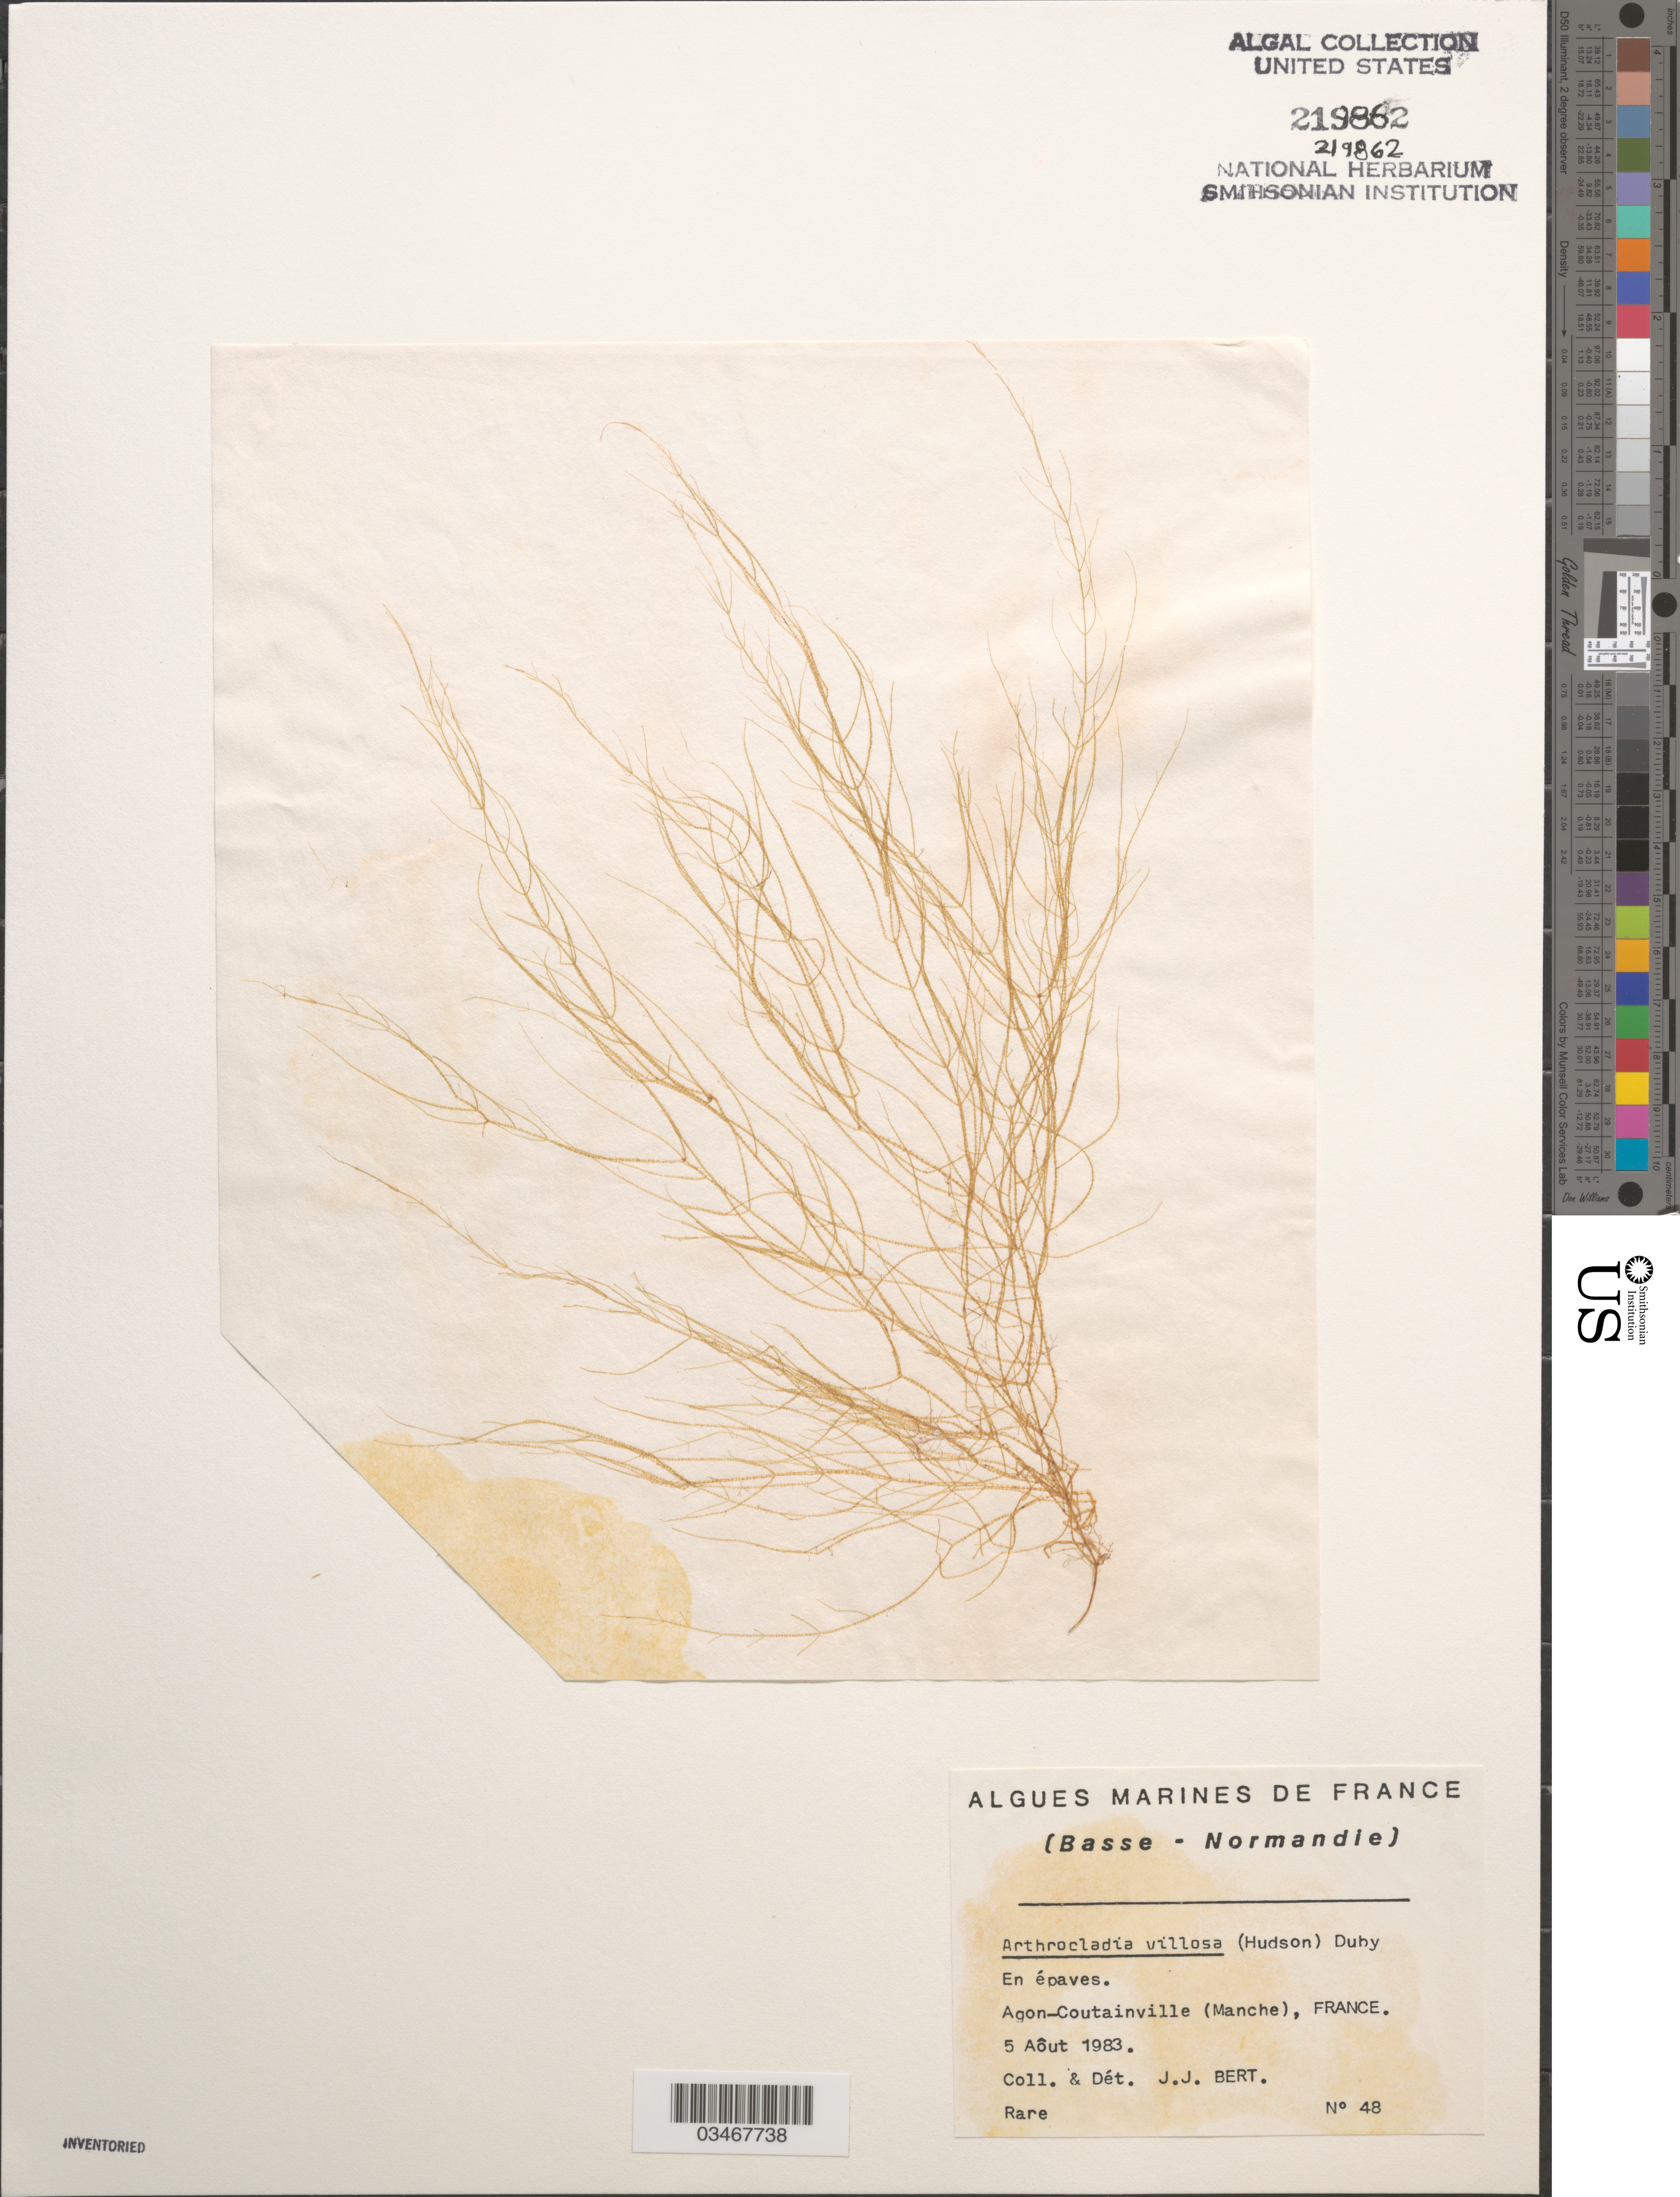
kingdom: Chromista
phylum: Ochrophyta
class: Phaeophyceae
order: Desmarestiales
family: Arthrocladiaceae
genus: Arthrocladia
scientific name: Arthrocladia villosa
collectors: J. Bert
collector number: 48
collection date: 1983-08-05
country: France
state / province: Normandie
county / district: Manche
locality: Agon-Coutainville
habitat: En épaves.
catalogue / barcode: US 219862